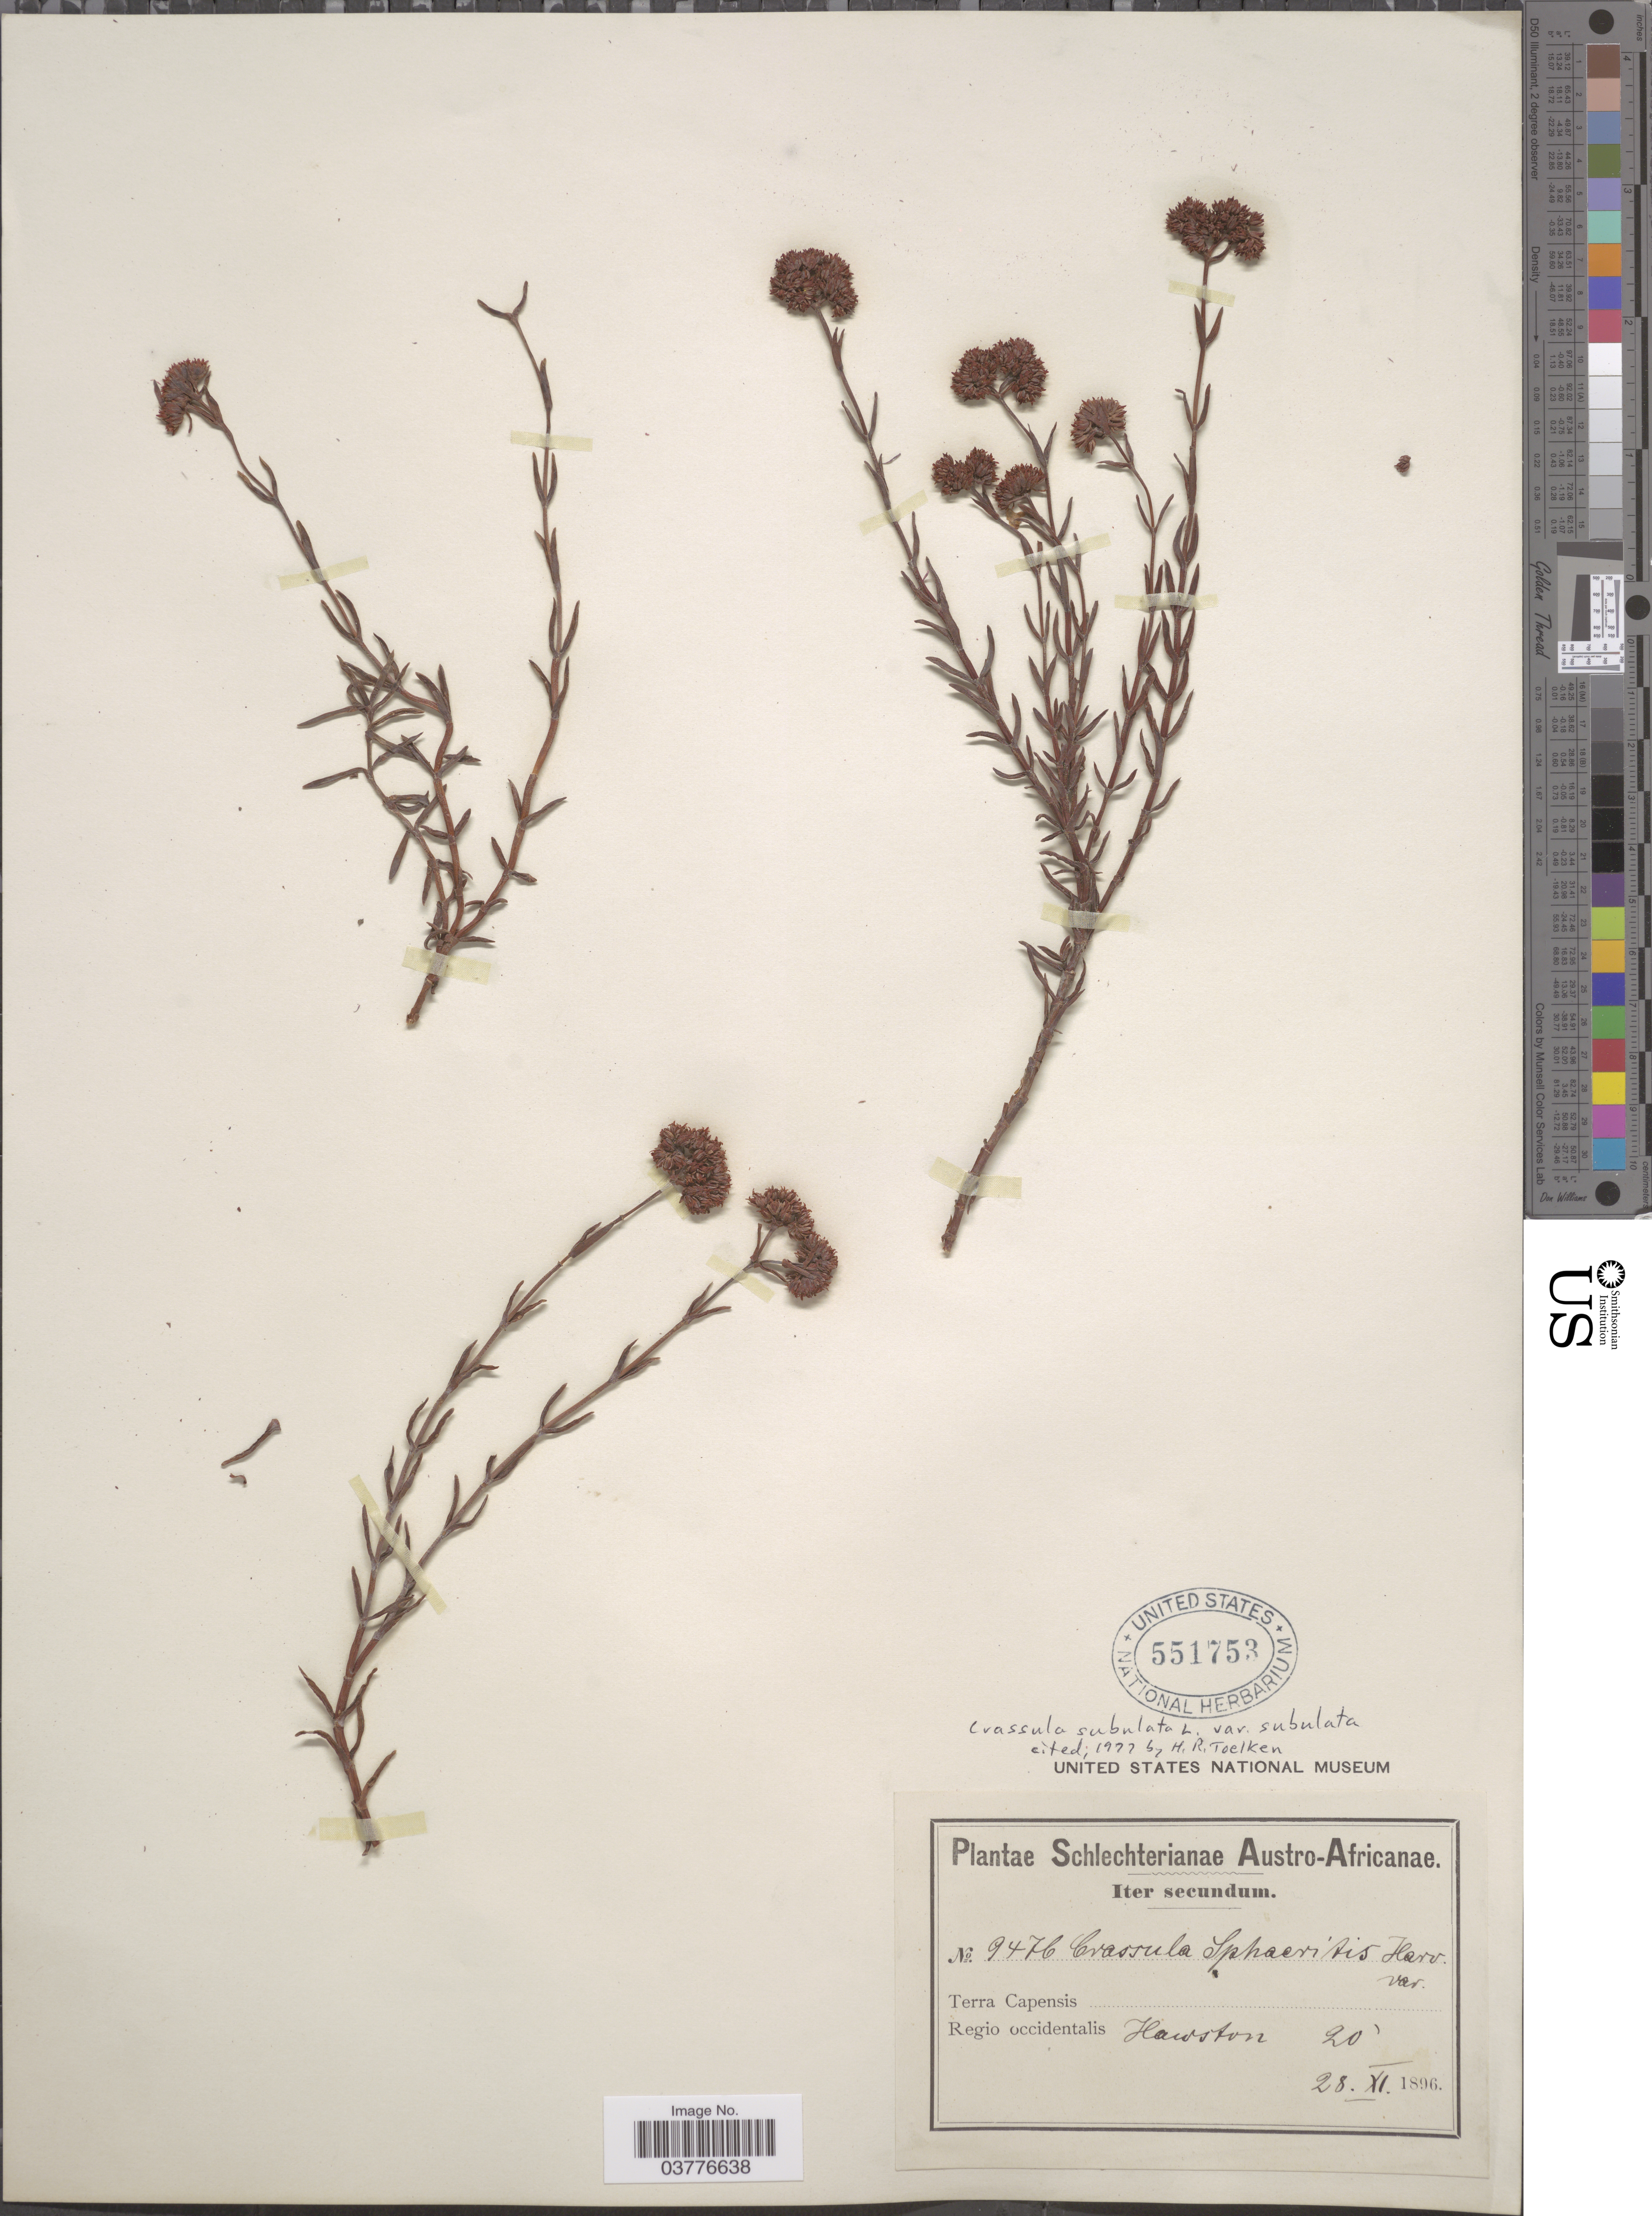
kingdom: Plantae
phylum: Tracheophyta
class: Magnoliopsida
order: Saxifragales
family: Crassulaceae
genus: Crassula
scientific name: Crassula subulata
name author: L.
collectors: Schlechter, --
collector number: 9476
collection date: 1896-11-28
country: South Africa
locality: Austro-Africanae. Terra Capensis. Regio occidentalis. Hawston.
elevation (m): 6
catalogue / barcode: US 551753